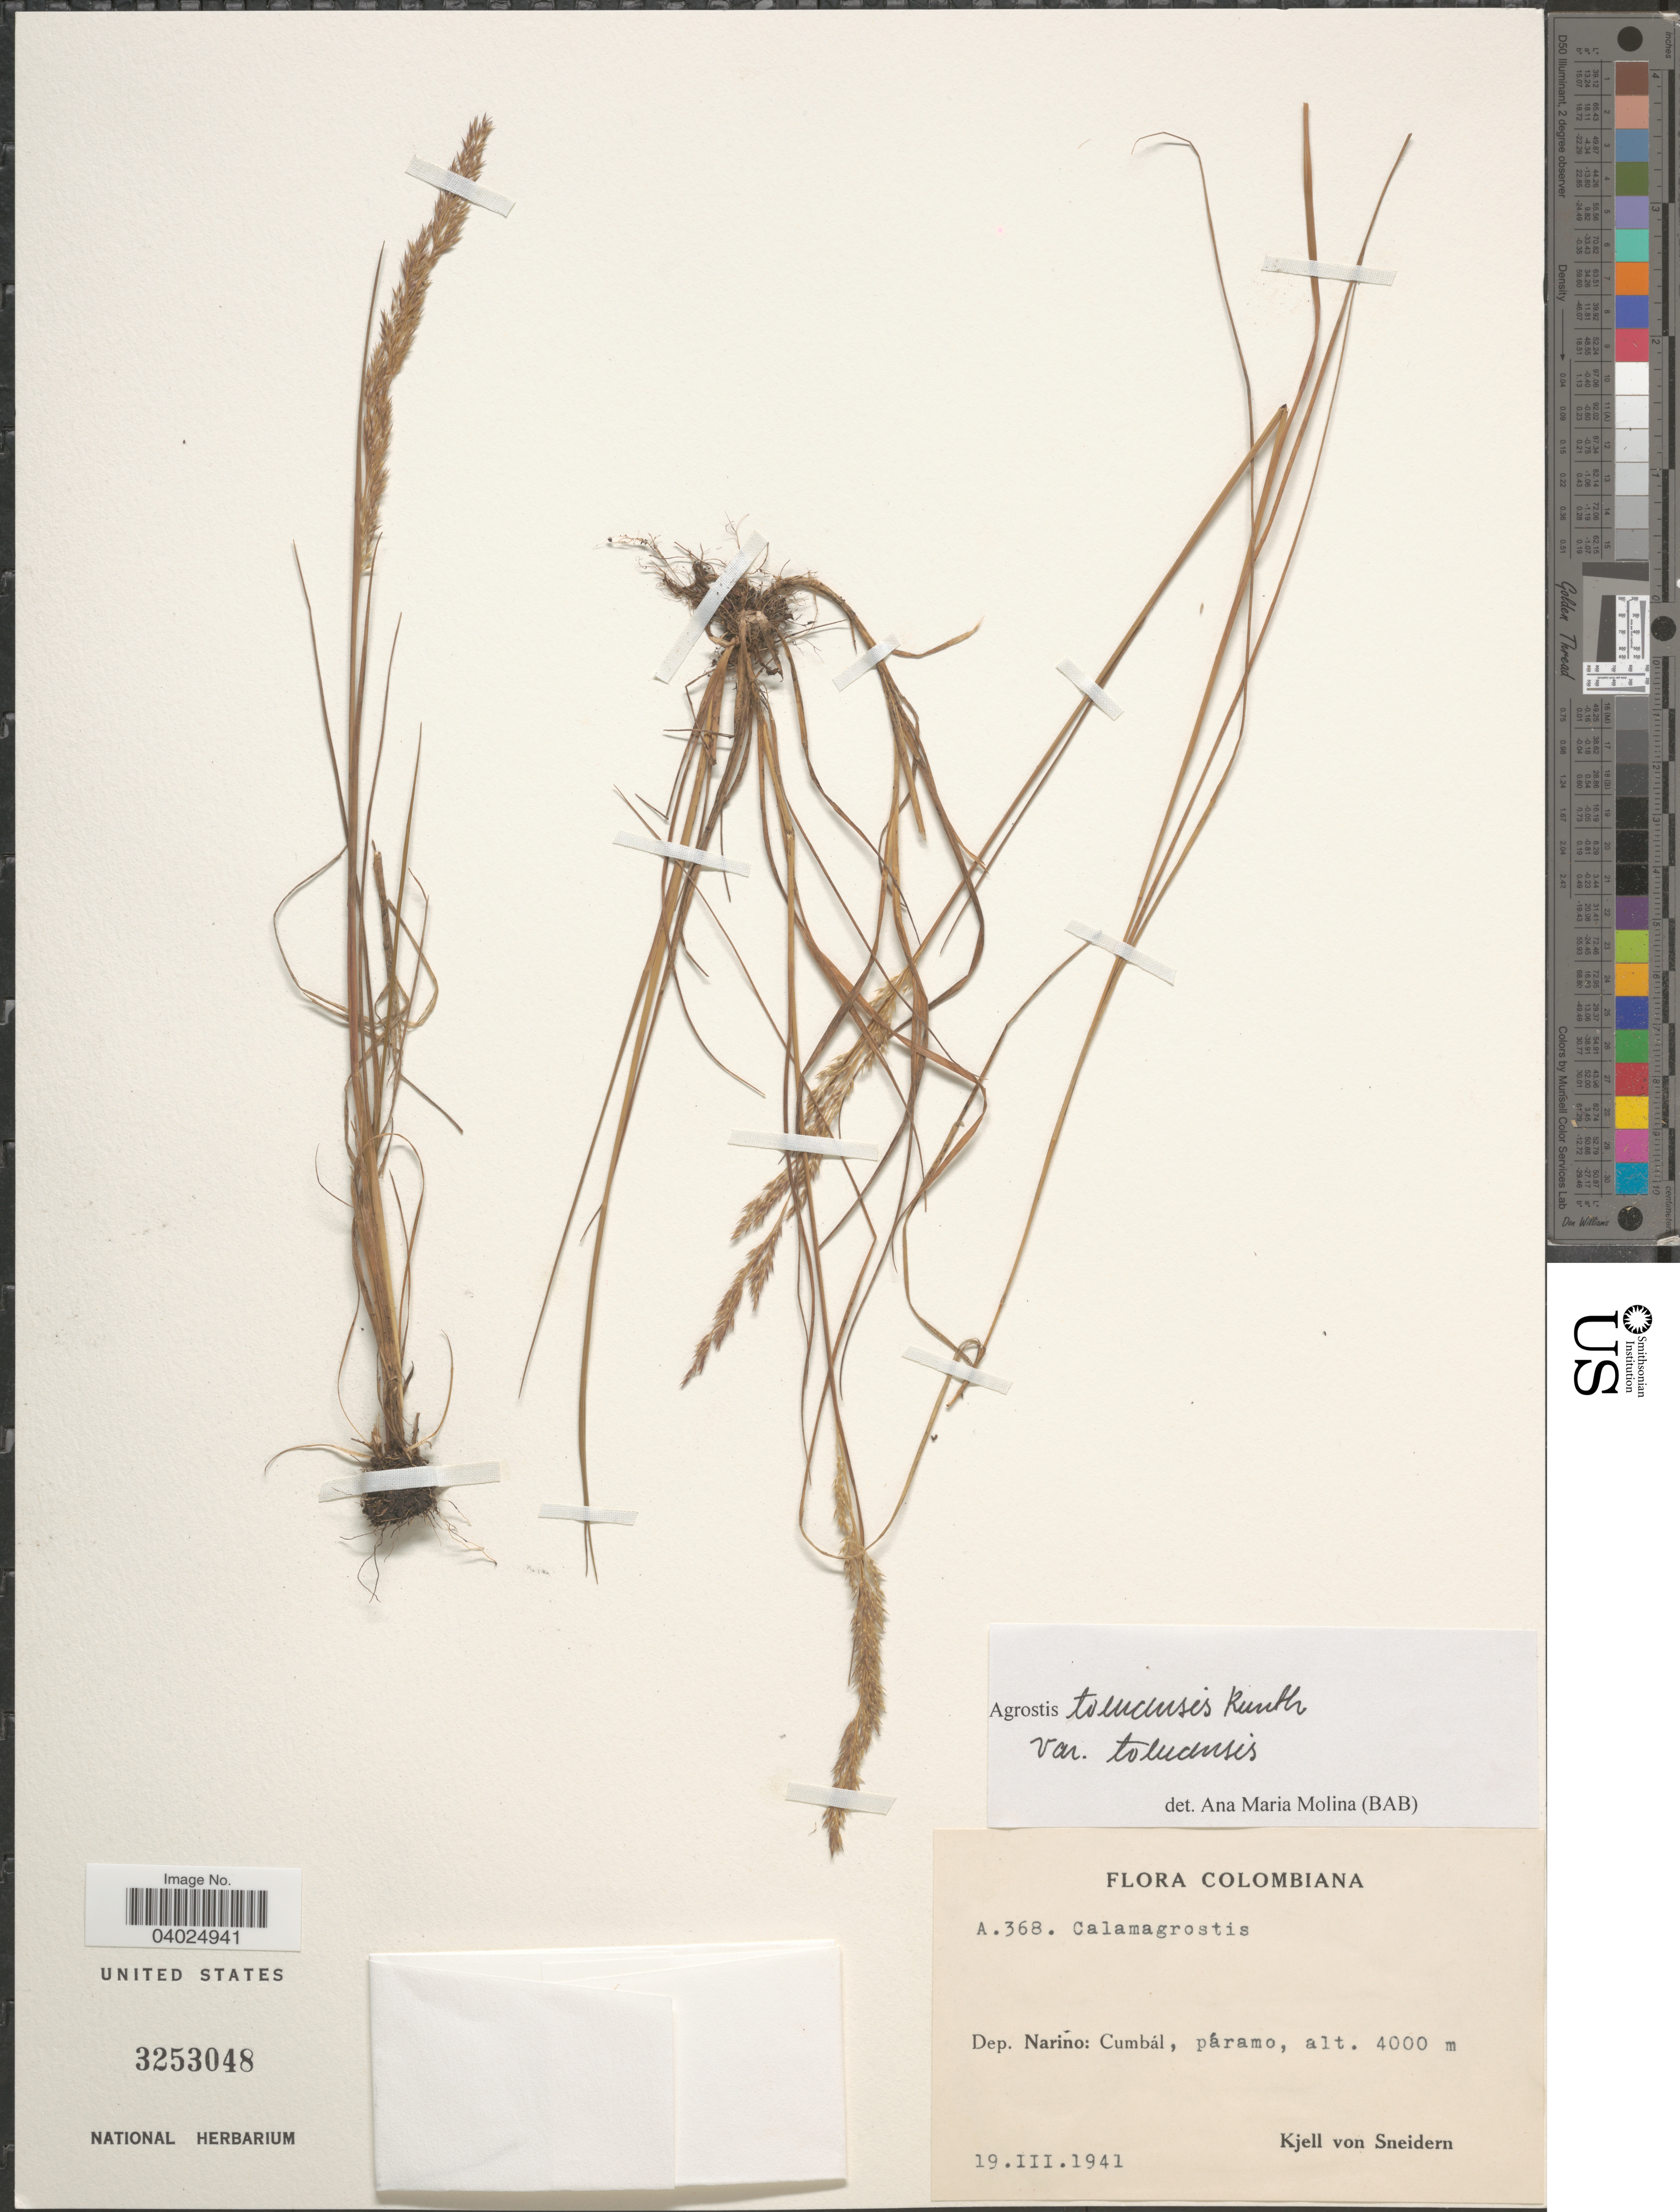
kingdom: Plantae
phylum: Tracheophyta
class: Liliopsida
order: Poales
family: Poaceae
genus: Agrostis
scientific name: Agrostis tolucensis Kunth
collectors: K. von Sneidern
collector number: A 368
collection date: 1941-03-19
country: Colombia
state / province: Nariño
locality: Dep. Nariño: Cumbál, páramo.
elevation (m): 4000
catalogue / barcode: US 3253048